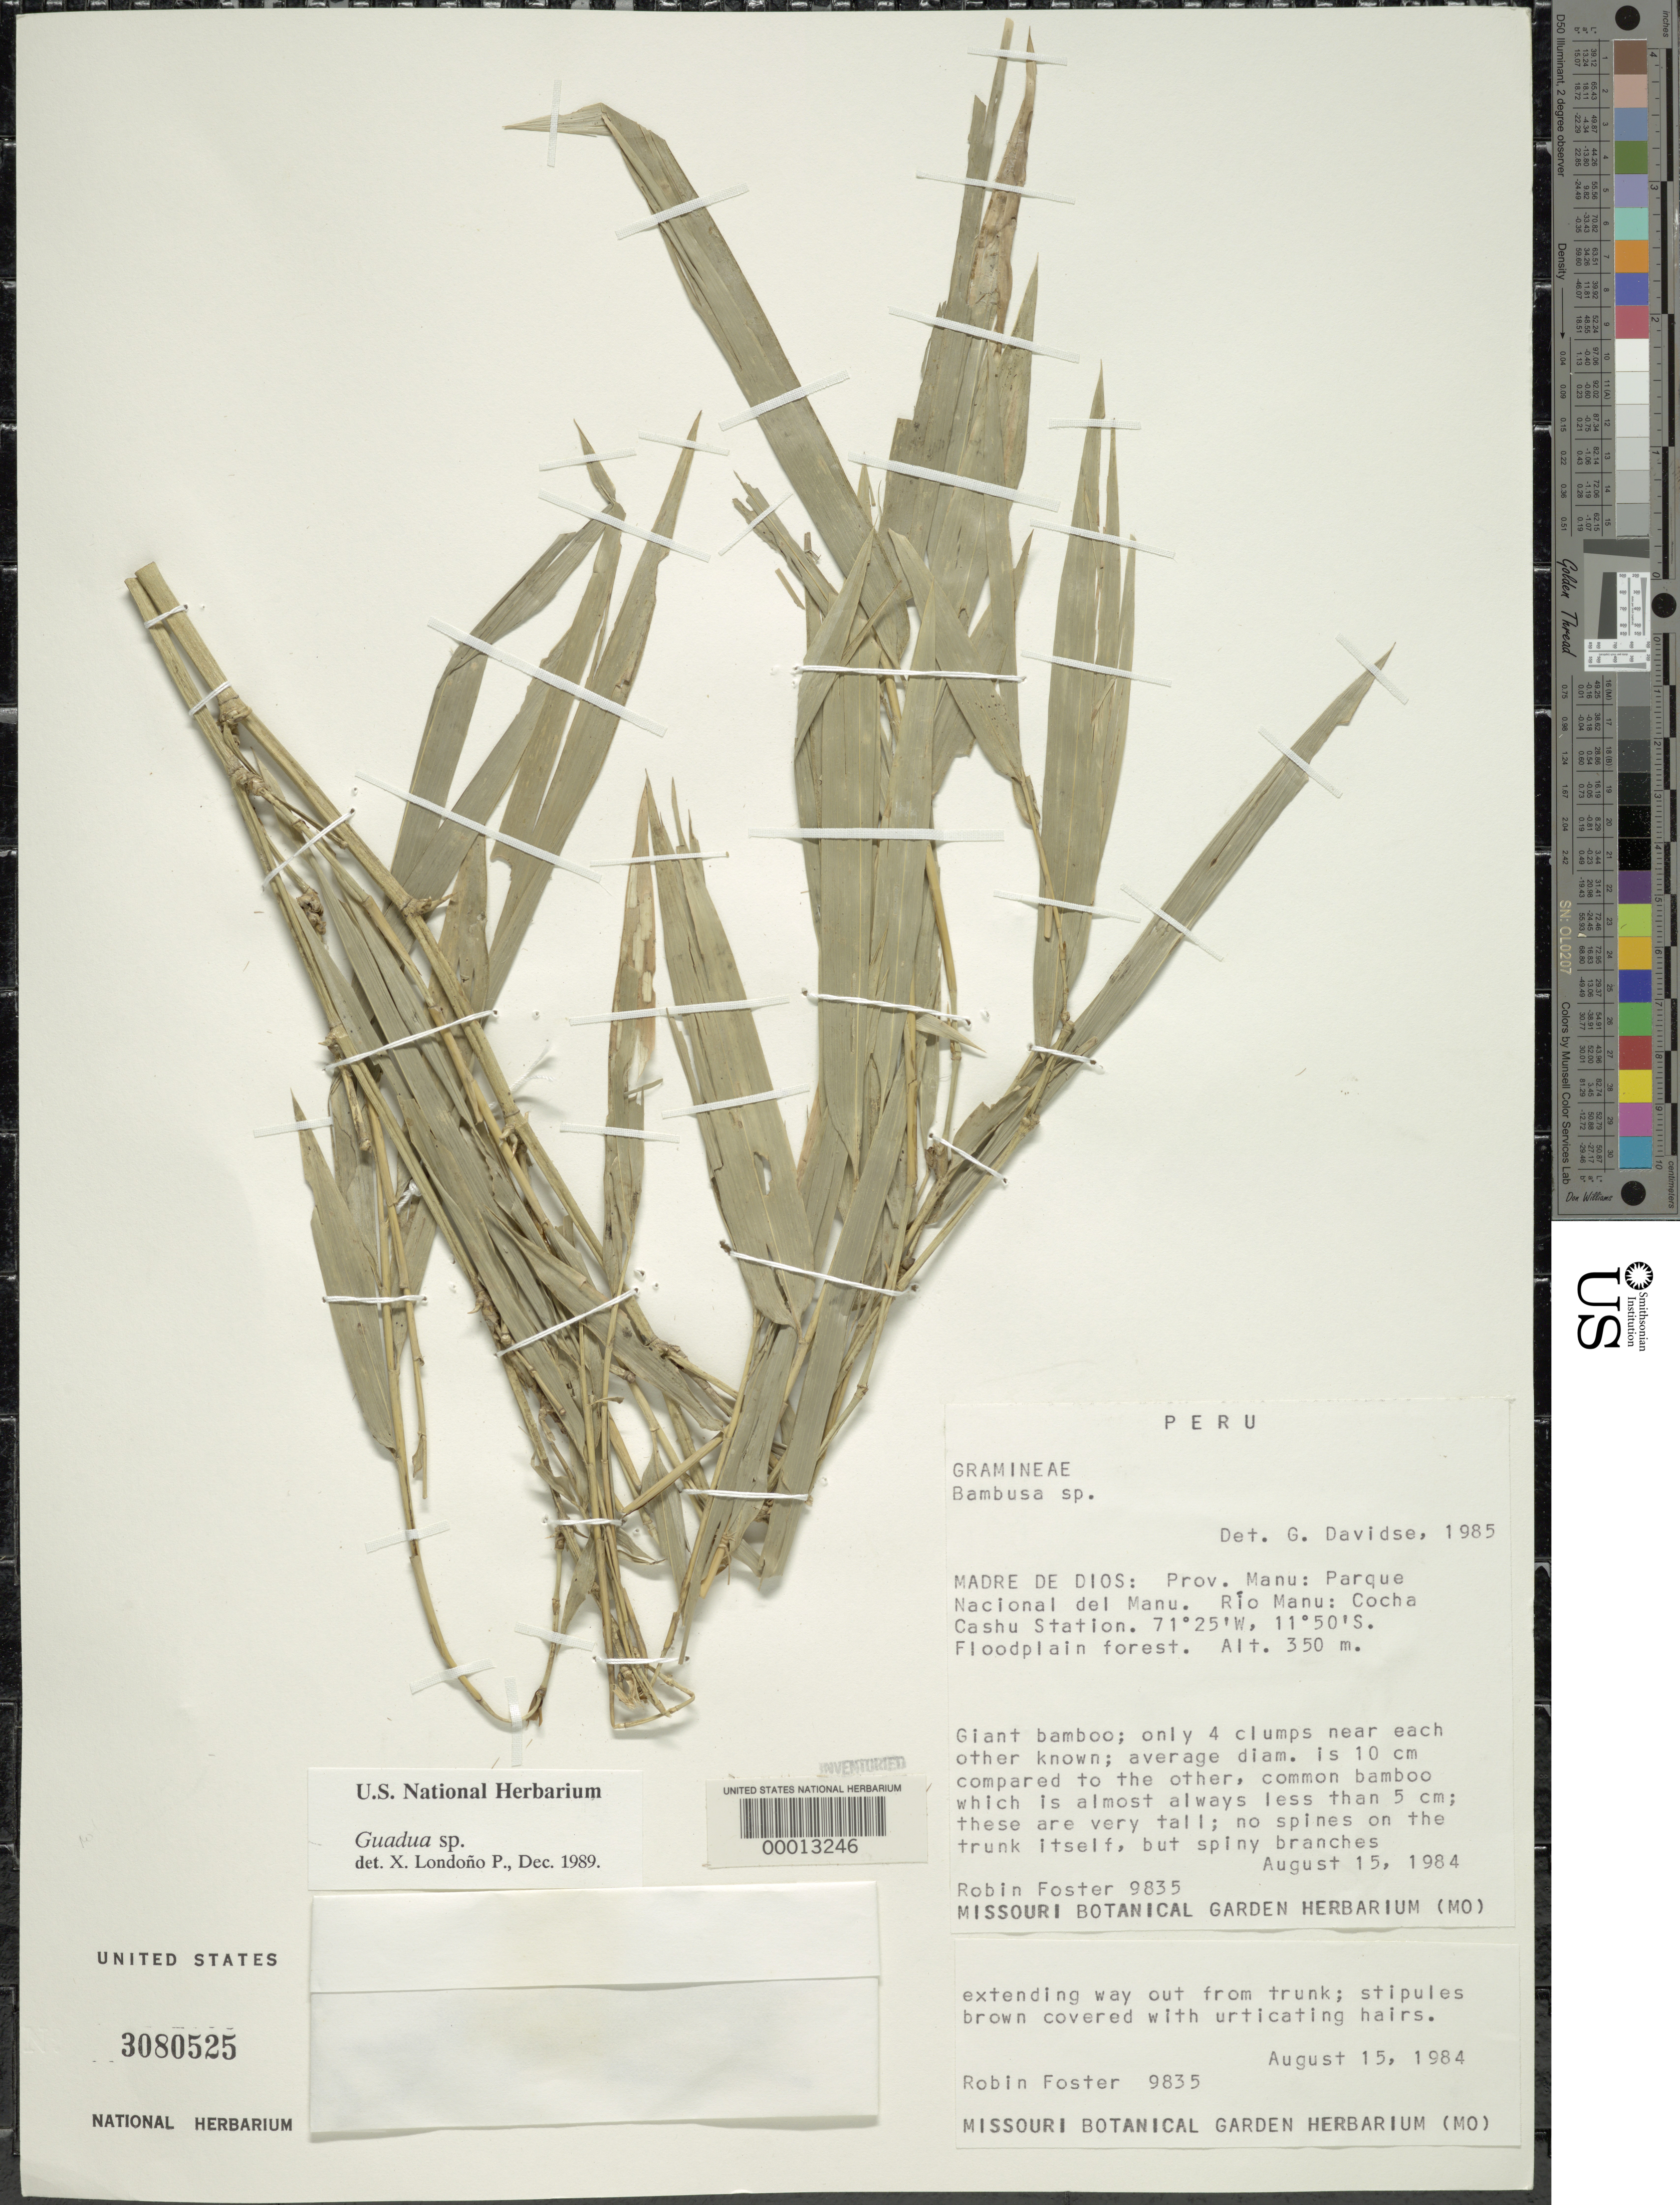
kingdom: Plantae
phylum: Tracheophyta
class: Liliopsida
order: Poales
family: Poaceae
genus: Guadua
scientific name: Guadua angustifolia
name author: Kunth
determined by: McMurchie, Elizabeth, (UNITED STATES)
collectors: R. Foster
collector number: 9835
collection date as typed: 15 Aug 1984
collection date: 1984-08-15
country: Peru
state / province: Madre de Dios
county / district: Manú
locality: Parque nacional del manu, cocha cashu station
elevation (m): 350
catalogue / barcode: US 3080525